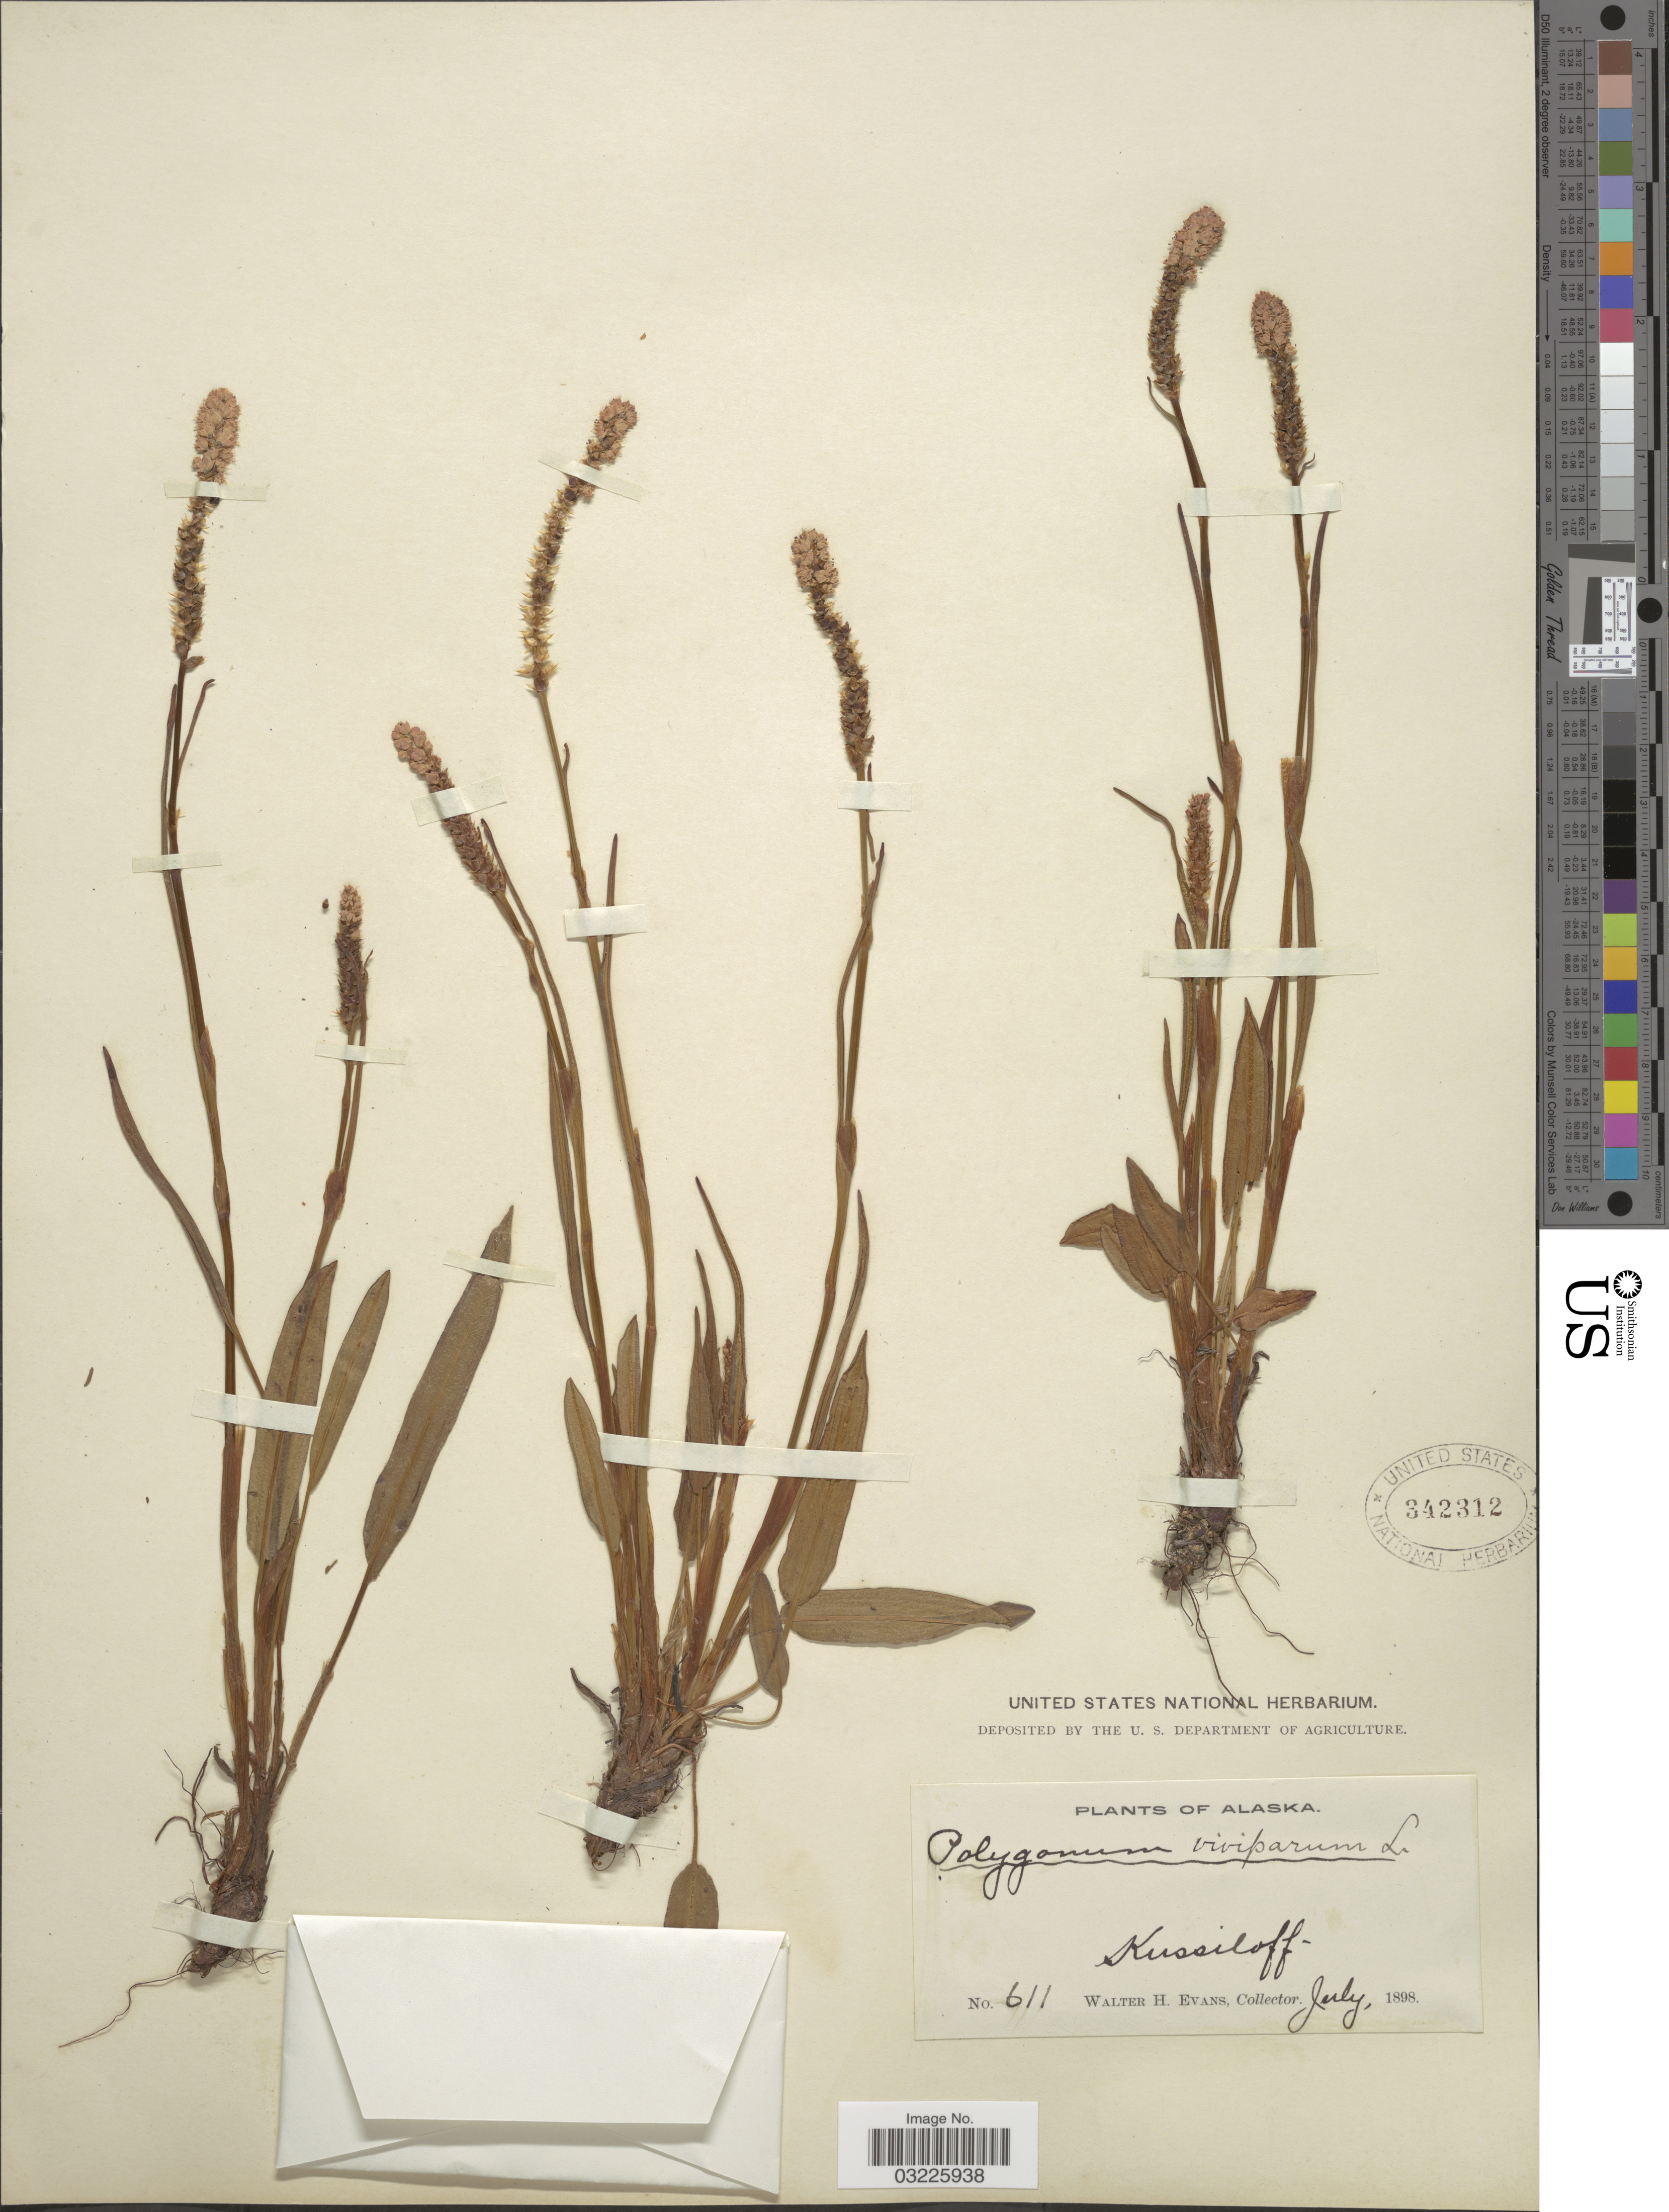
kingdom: Plantae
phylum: Tracheophyta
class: Magnoliopsida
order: Caryophyllales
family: Polygonaceae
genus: Bistorta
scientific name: Bistorta vivipara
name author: (L.) Delarbre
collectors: W. H. Evans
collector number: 611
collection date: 1898-07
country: United States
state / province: Alaska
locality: Kussiloff.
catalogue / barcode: US 342312